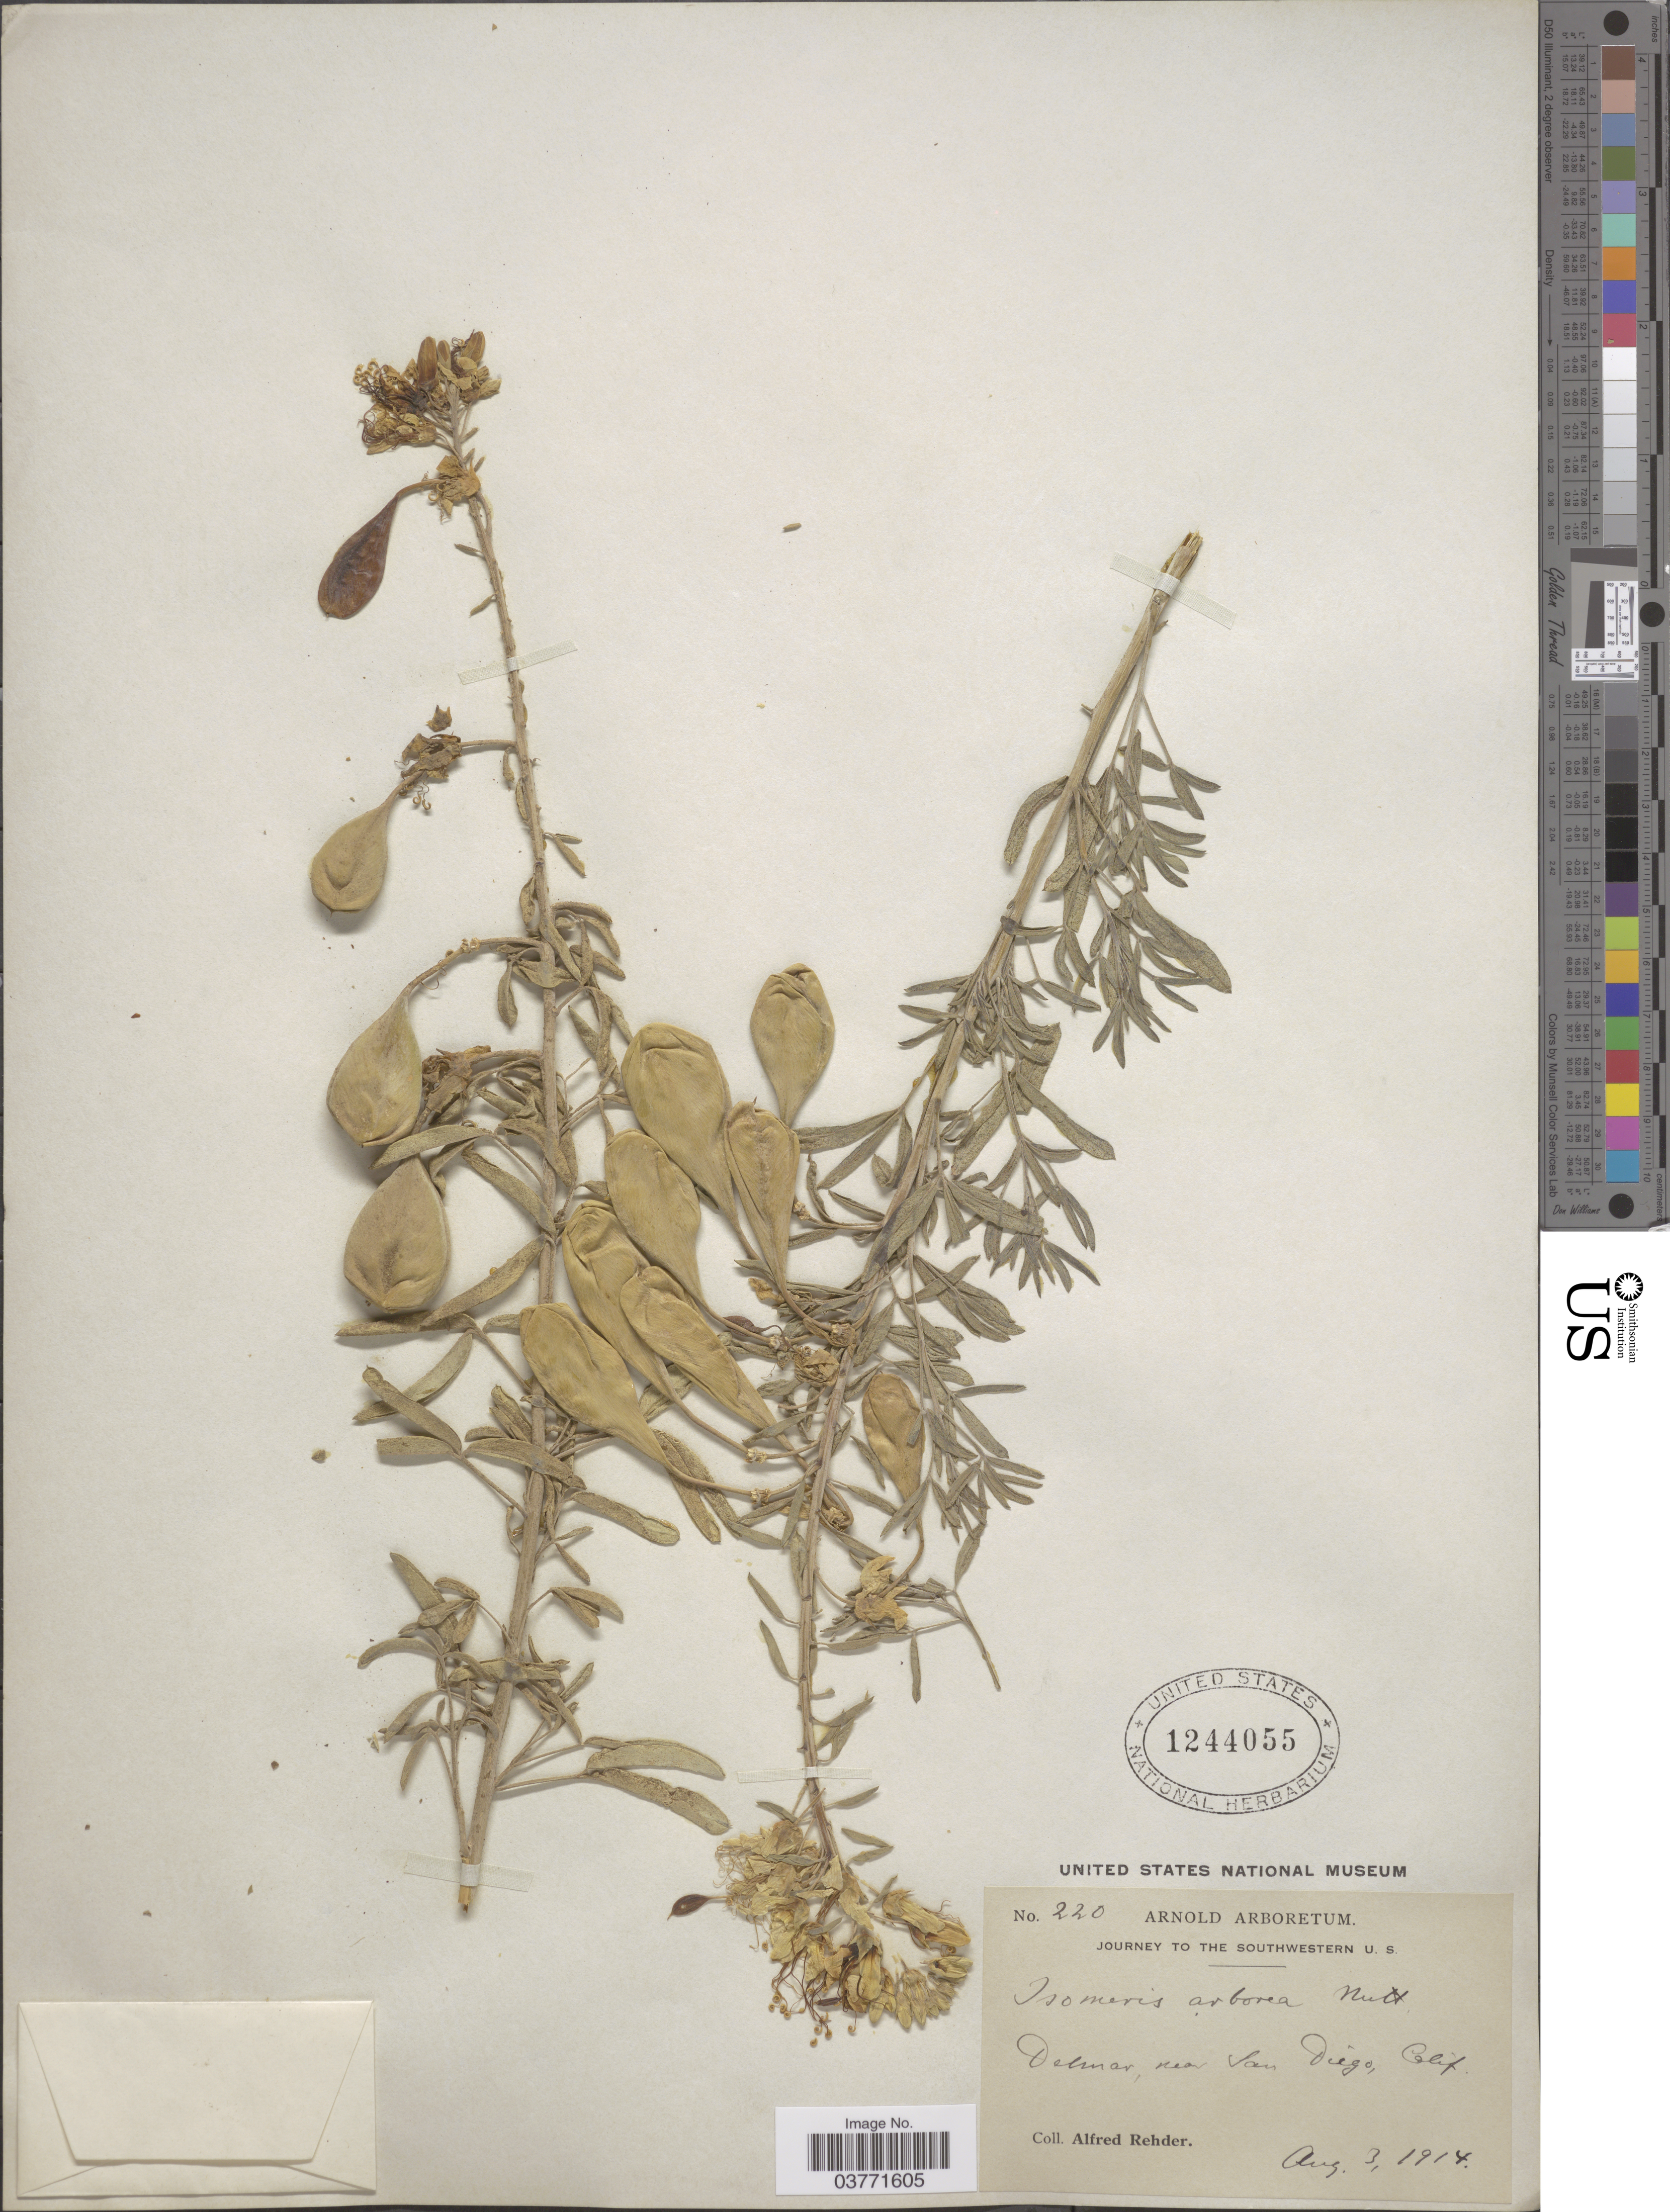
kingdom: Plantae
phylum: Tracheophyta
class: Magnoliopsida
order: Brassicales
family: Cleomaceae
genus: Cleomella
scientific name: Cleomella arborea var. arborea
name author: (Nutt.) Roalson & J.C. Hall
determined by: Strong, Mark T., (BOT), Smithsonian Institution - National Museum of Natural History (UNITED STATES)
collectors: A. Rehder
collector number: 220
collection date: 1914-08-03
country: United States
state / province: California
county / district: San Diego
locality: The Southwestern U. S. Delmar, near San Diego.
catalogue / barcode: US 1244055